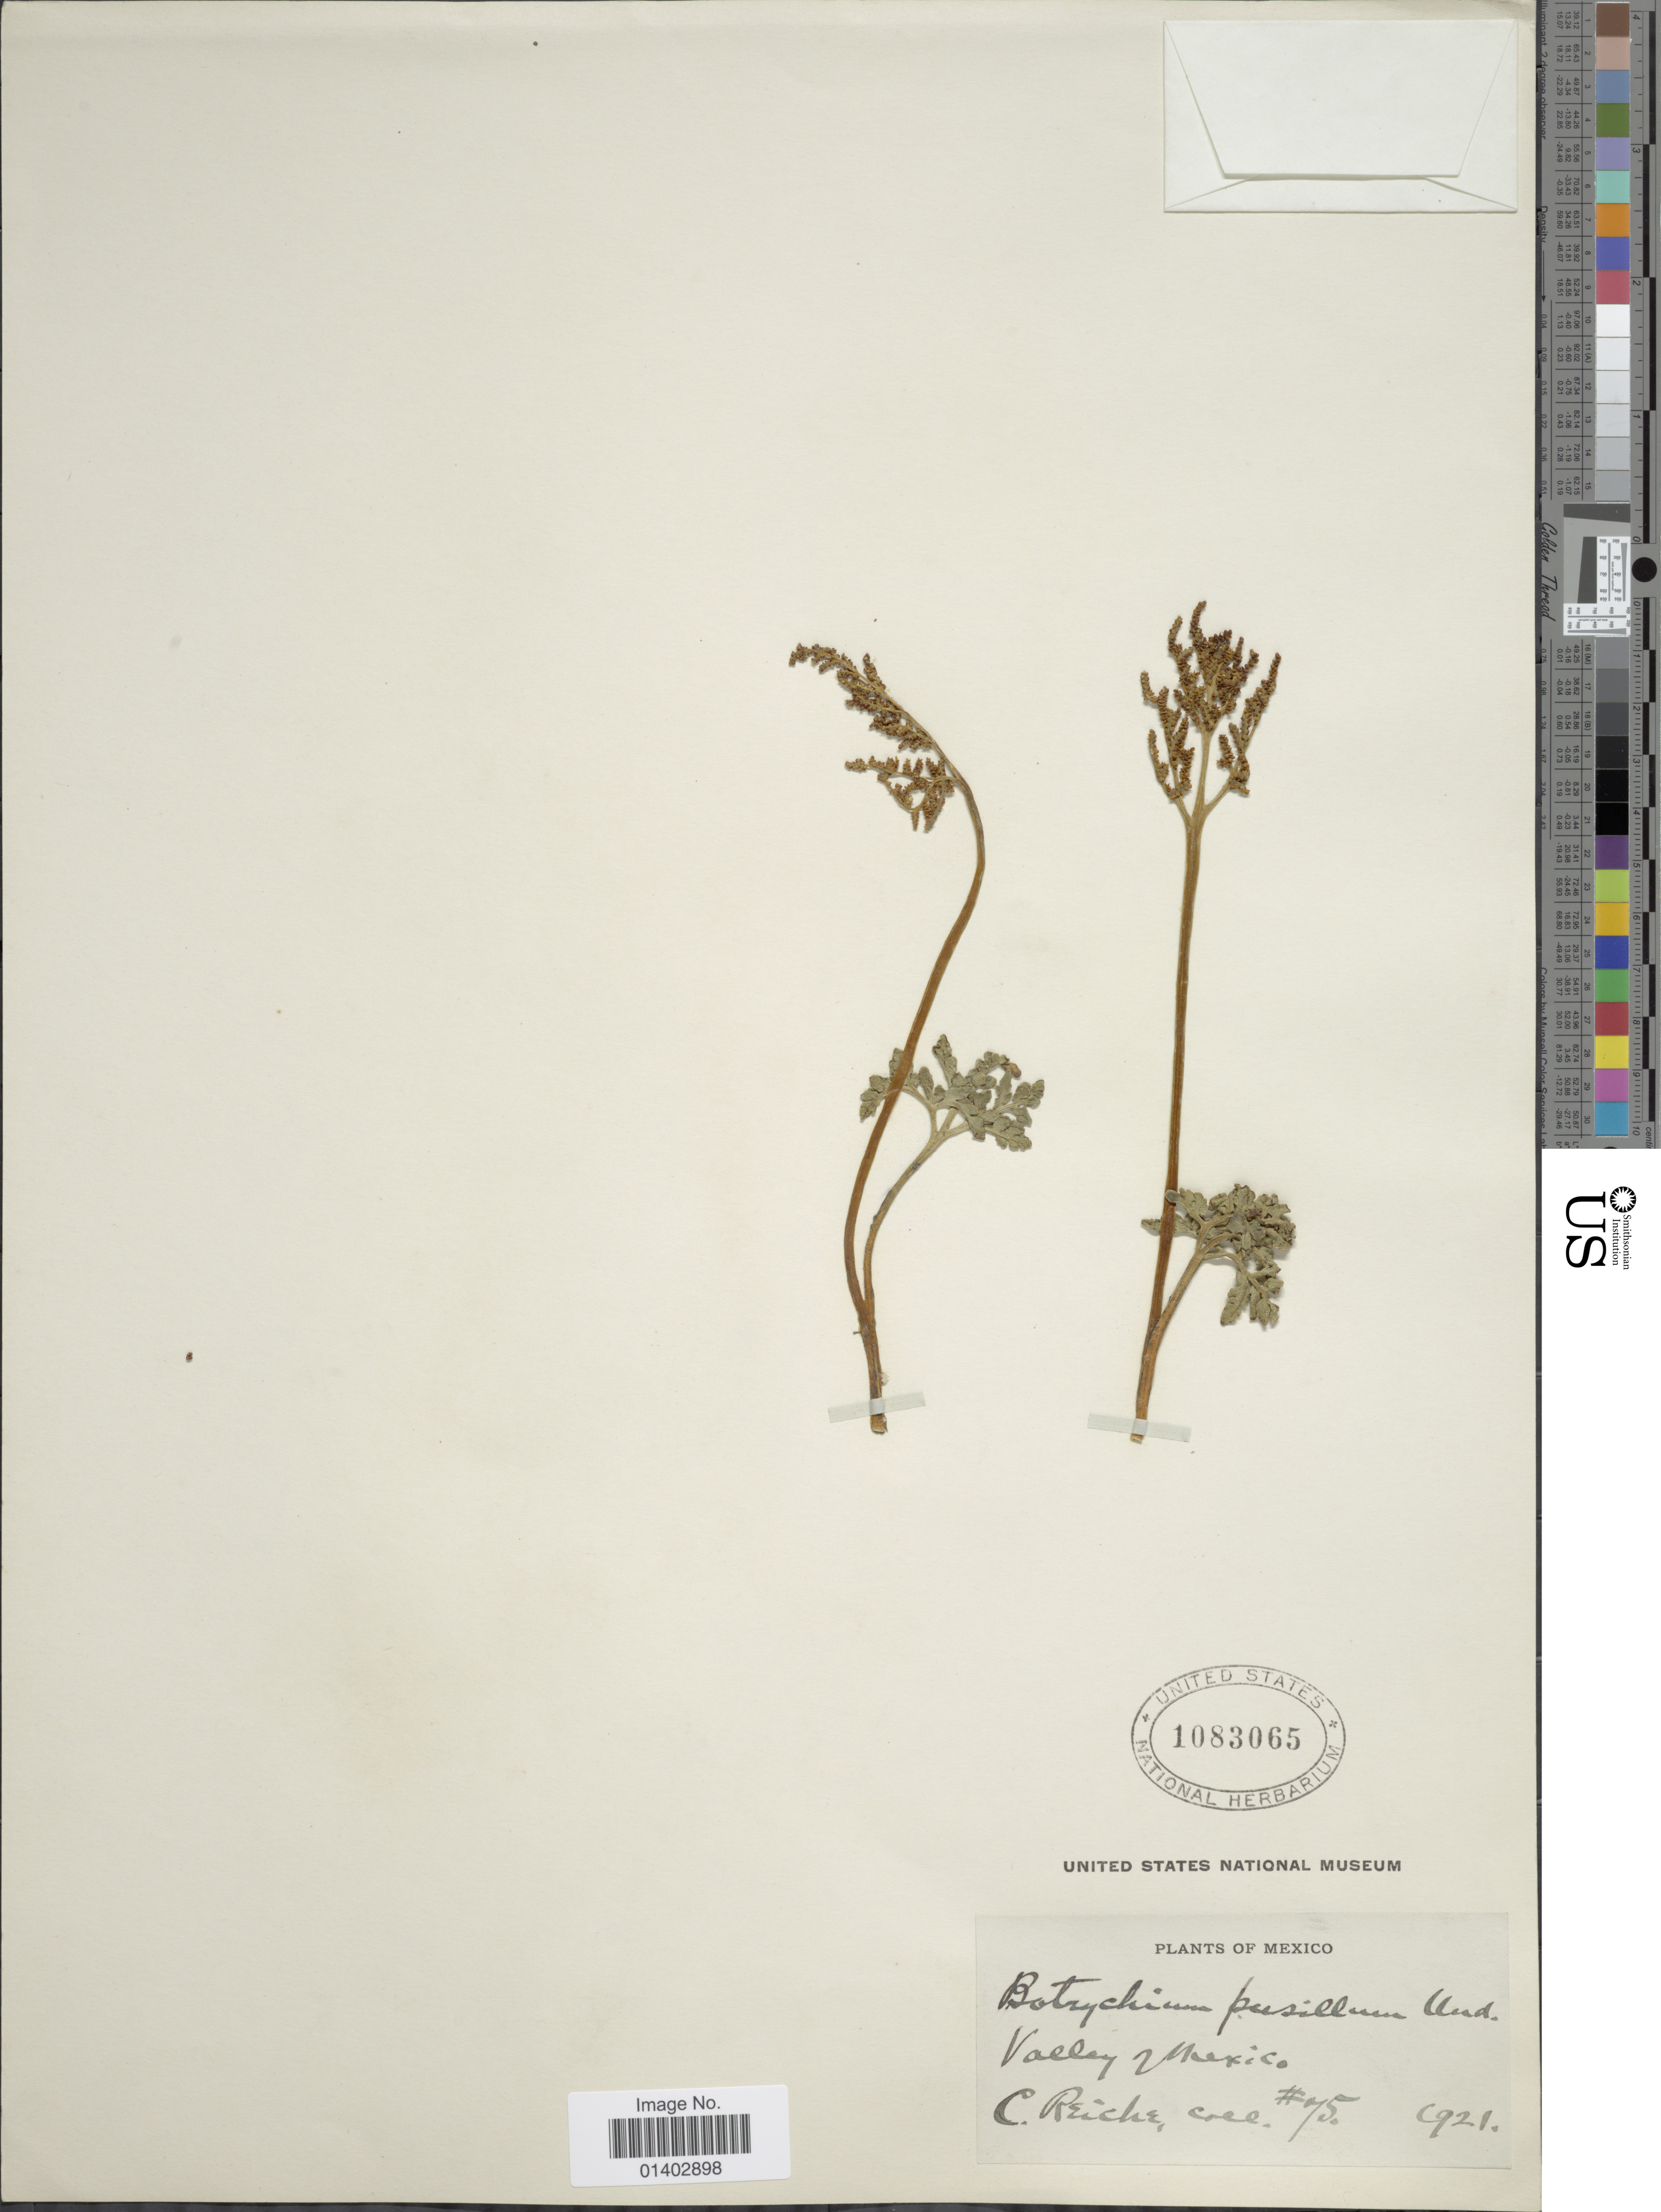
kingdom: Plantae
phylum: Tracheophyta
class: Polypodiopsida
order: Ophioglossales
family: Ophioglossaceae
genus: Botrychium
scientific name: Botrychium schaffneri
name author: Underw.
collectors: Reiche, C.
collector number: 75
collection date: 1921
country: Mexico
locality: Valley of Mexico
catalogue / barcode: US 1083065